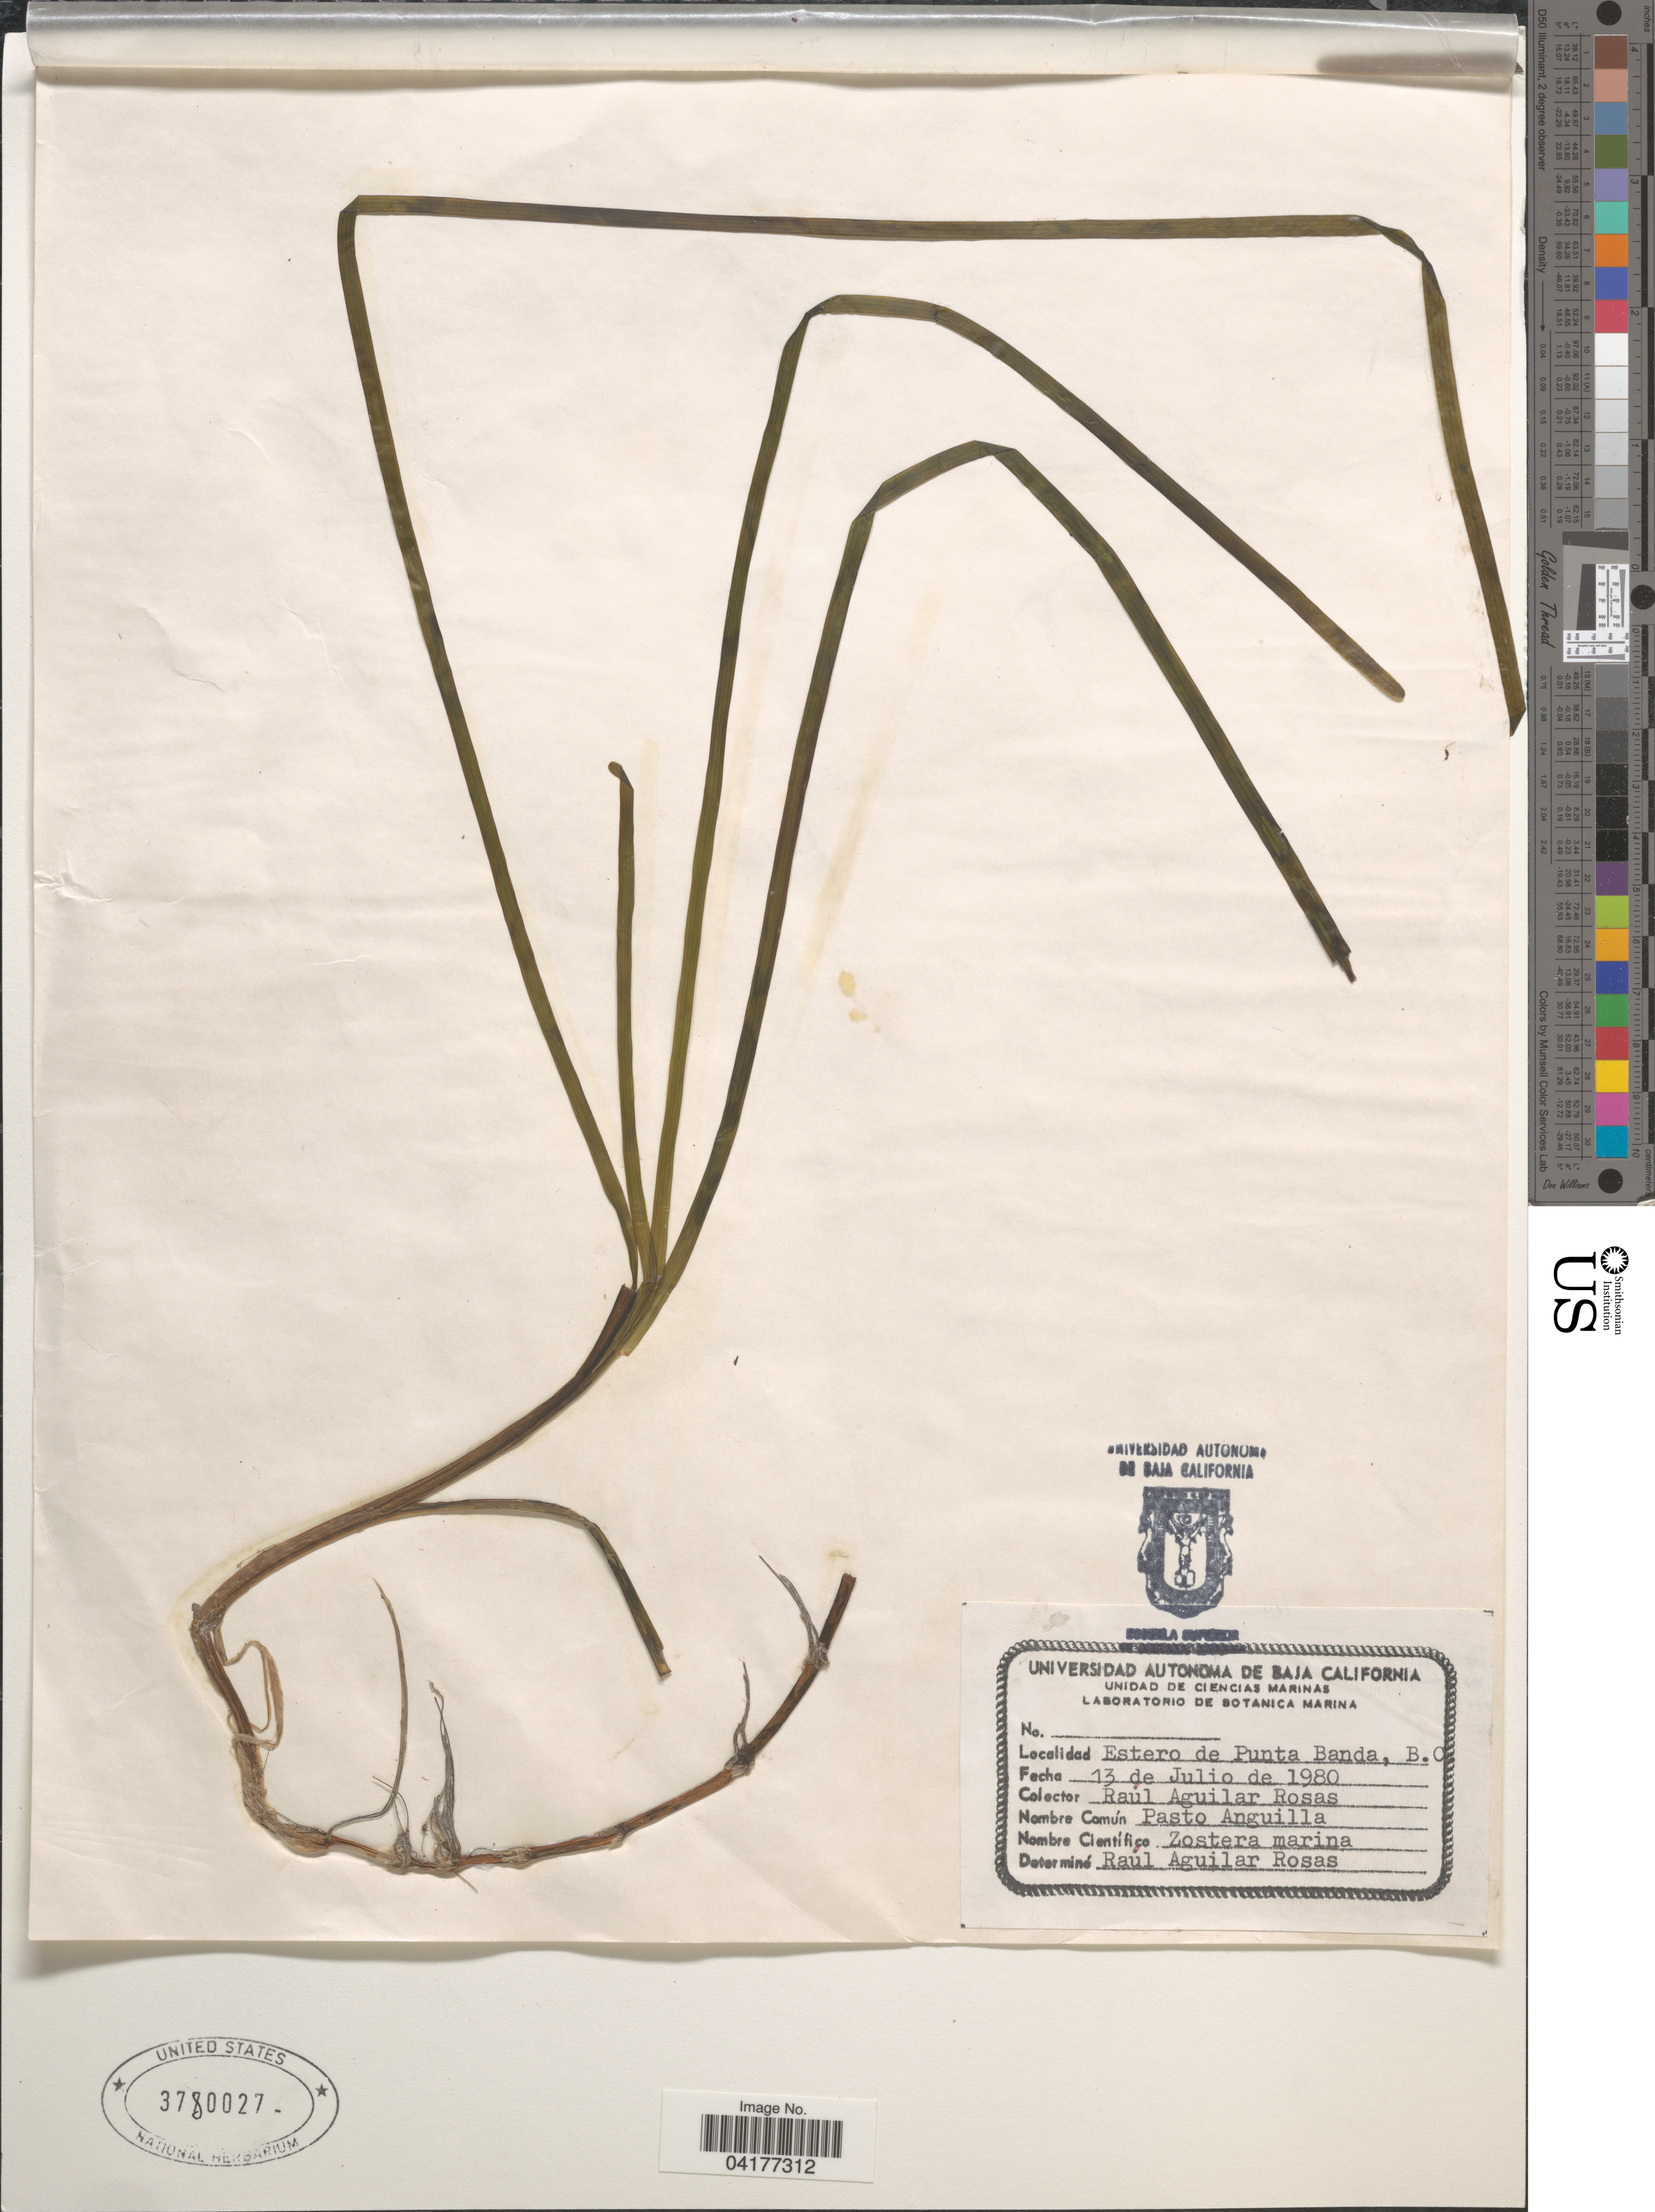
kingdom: Plantae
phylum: Tracheophyta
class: Liliopsida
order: Alismatales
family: Zosteraceae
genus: Zostera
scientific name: Zostera marina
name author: L.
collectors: R. Aguilar-Rosas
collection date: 1980-07-13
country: Mexico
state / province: Baja California Norte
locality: Estero de Punta Banda.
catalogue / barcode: US 3780027